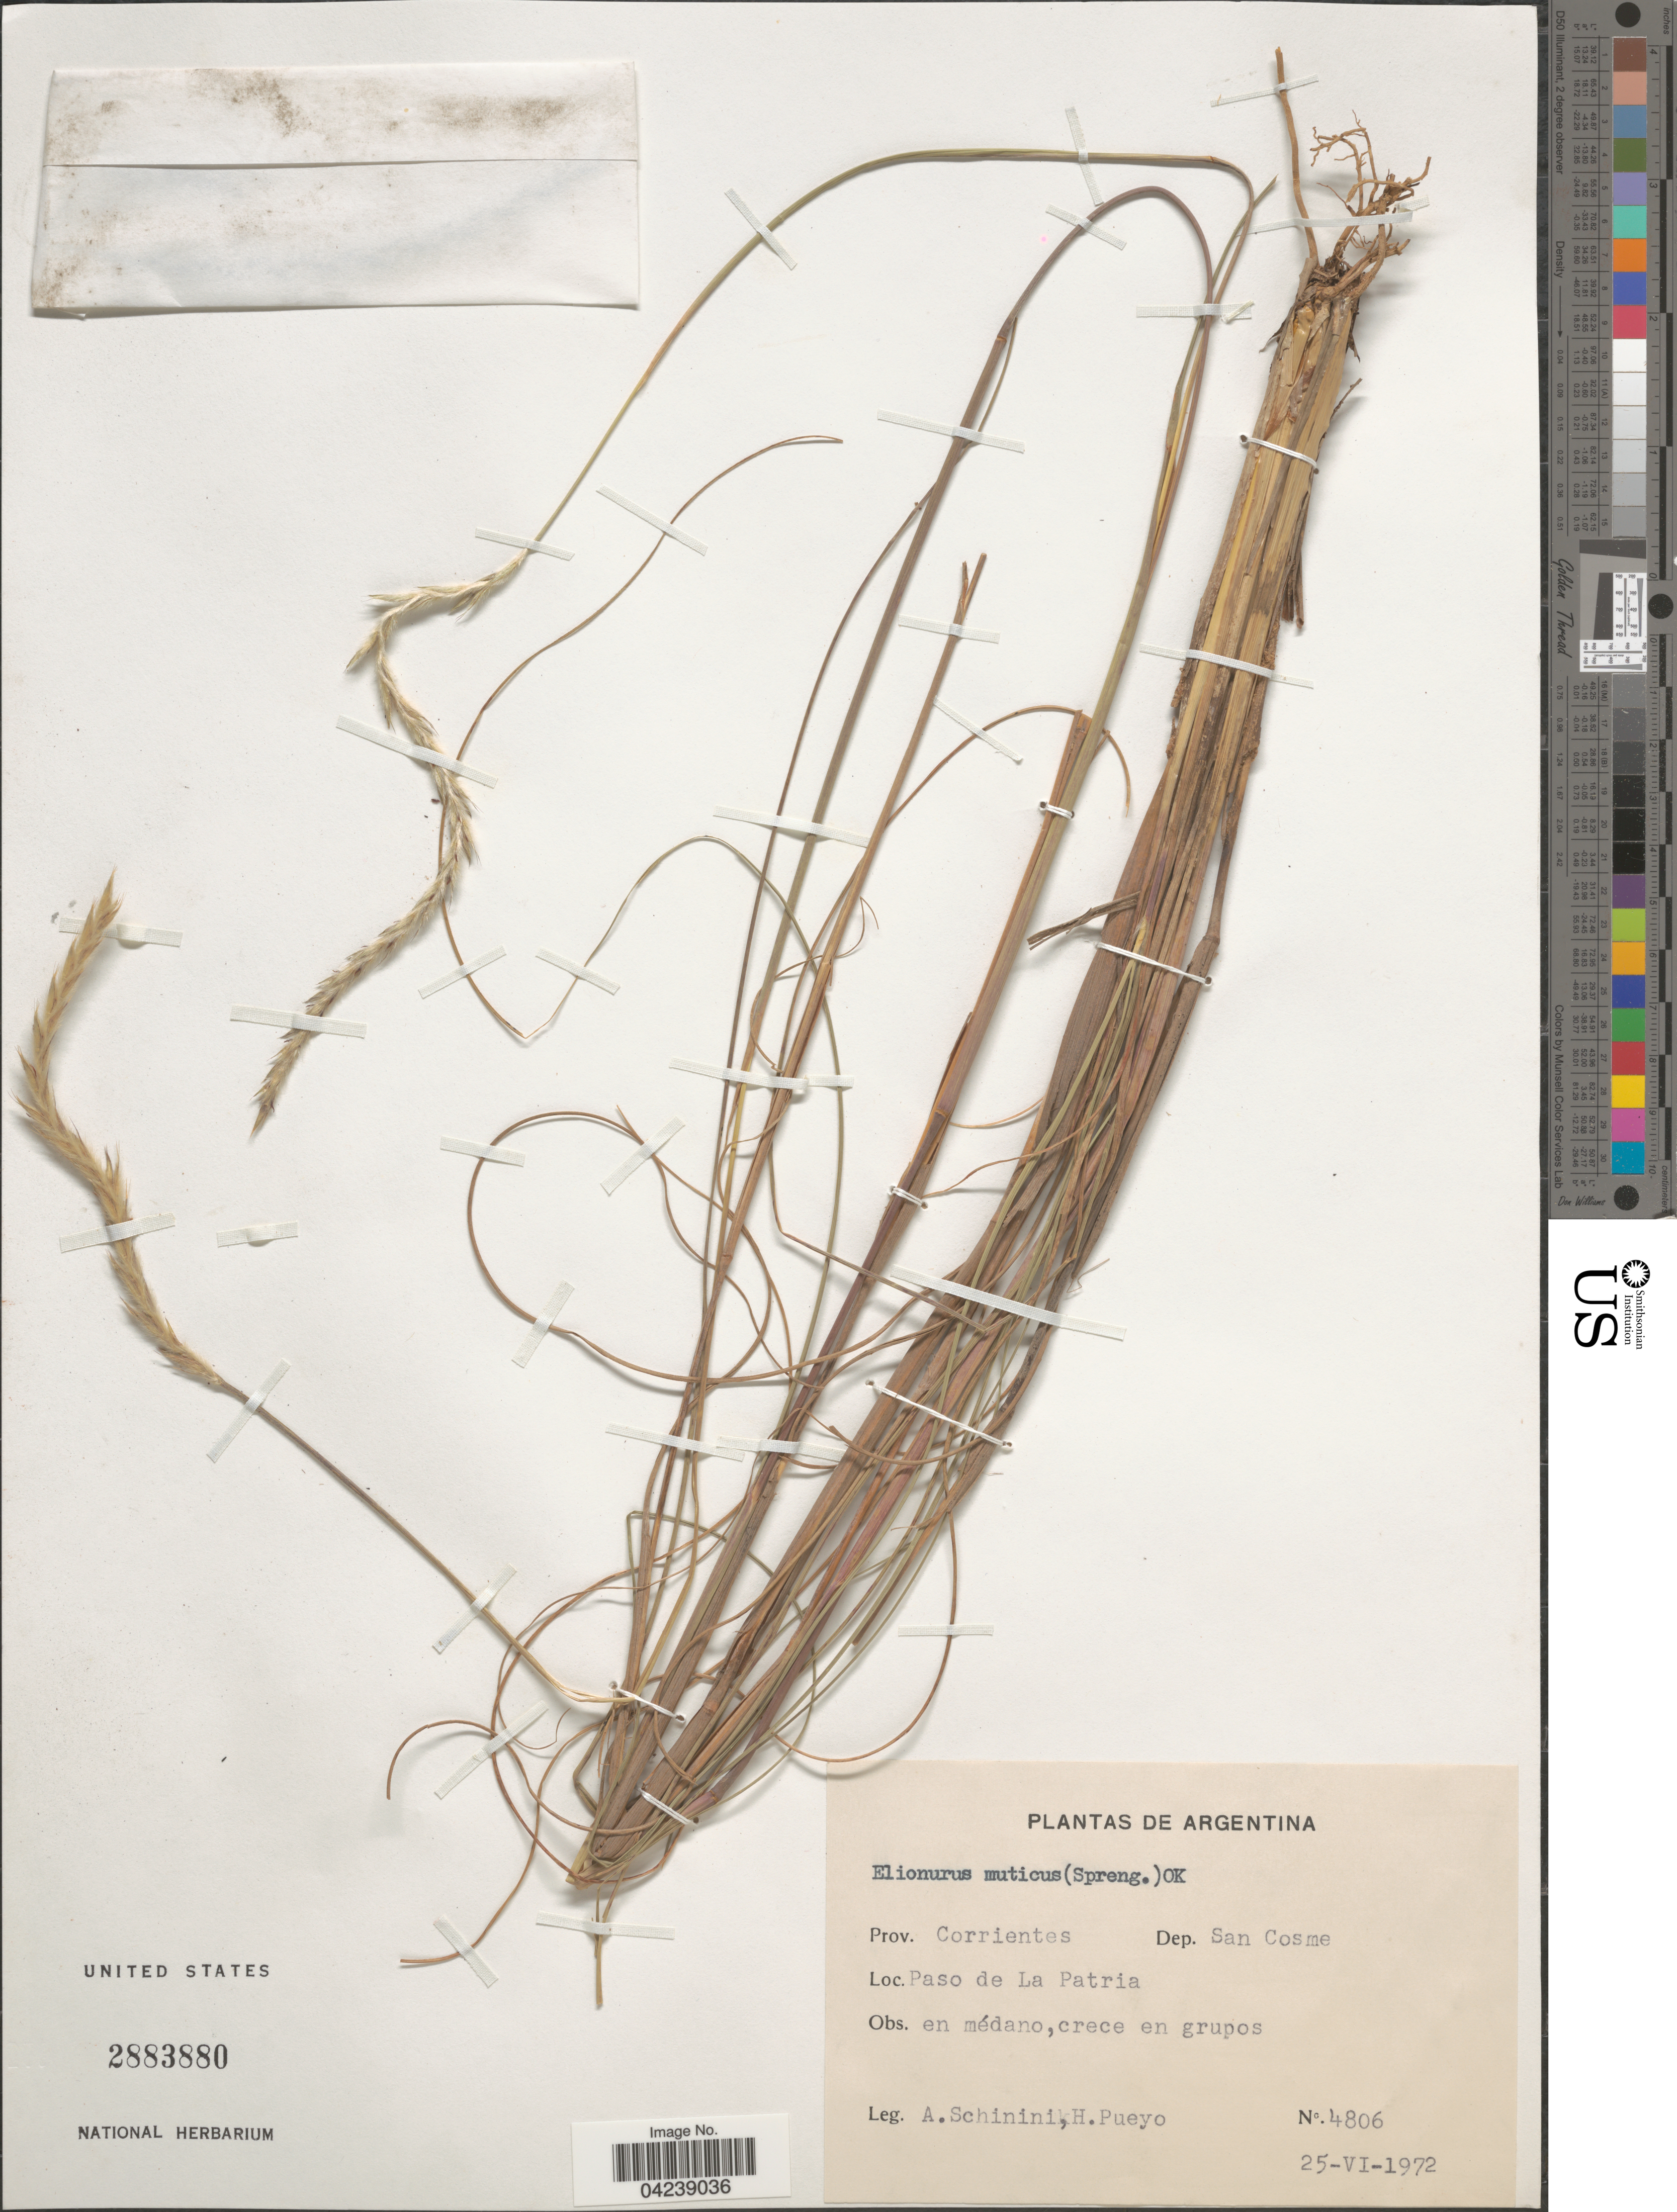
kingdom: Plantae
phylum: Tracheophyta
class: Liliopsida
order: Poales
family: Poaceae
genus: Elionurus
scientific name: Elionurus muticus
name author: (Spreng.) Kuntze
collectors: A. Schinini & H. Pueyo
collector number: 4806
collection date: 1972-06-25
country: Argentina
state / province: Corrientes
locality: Dep. San Cosme. Paso de La Patria.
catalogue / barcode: US 2883880